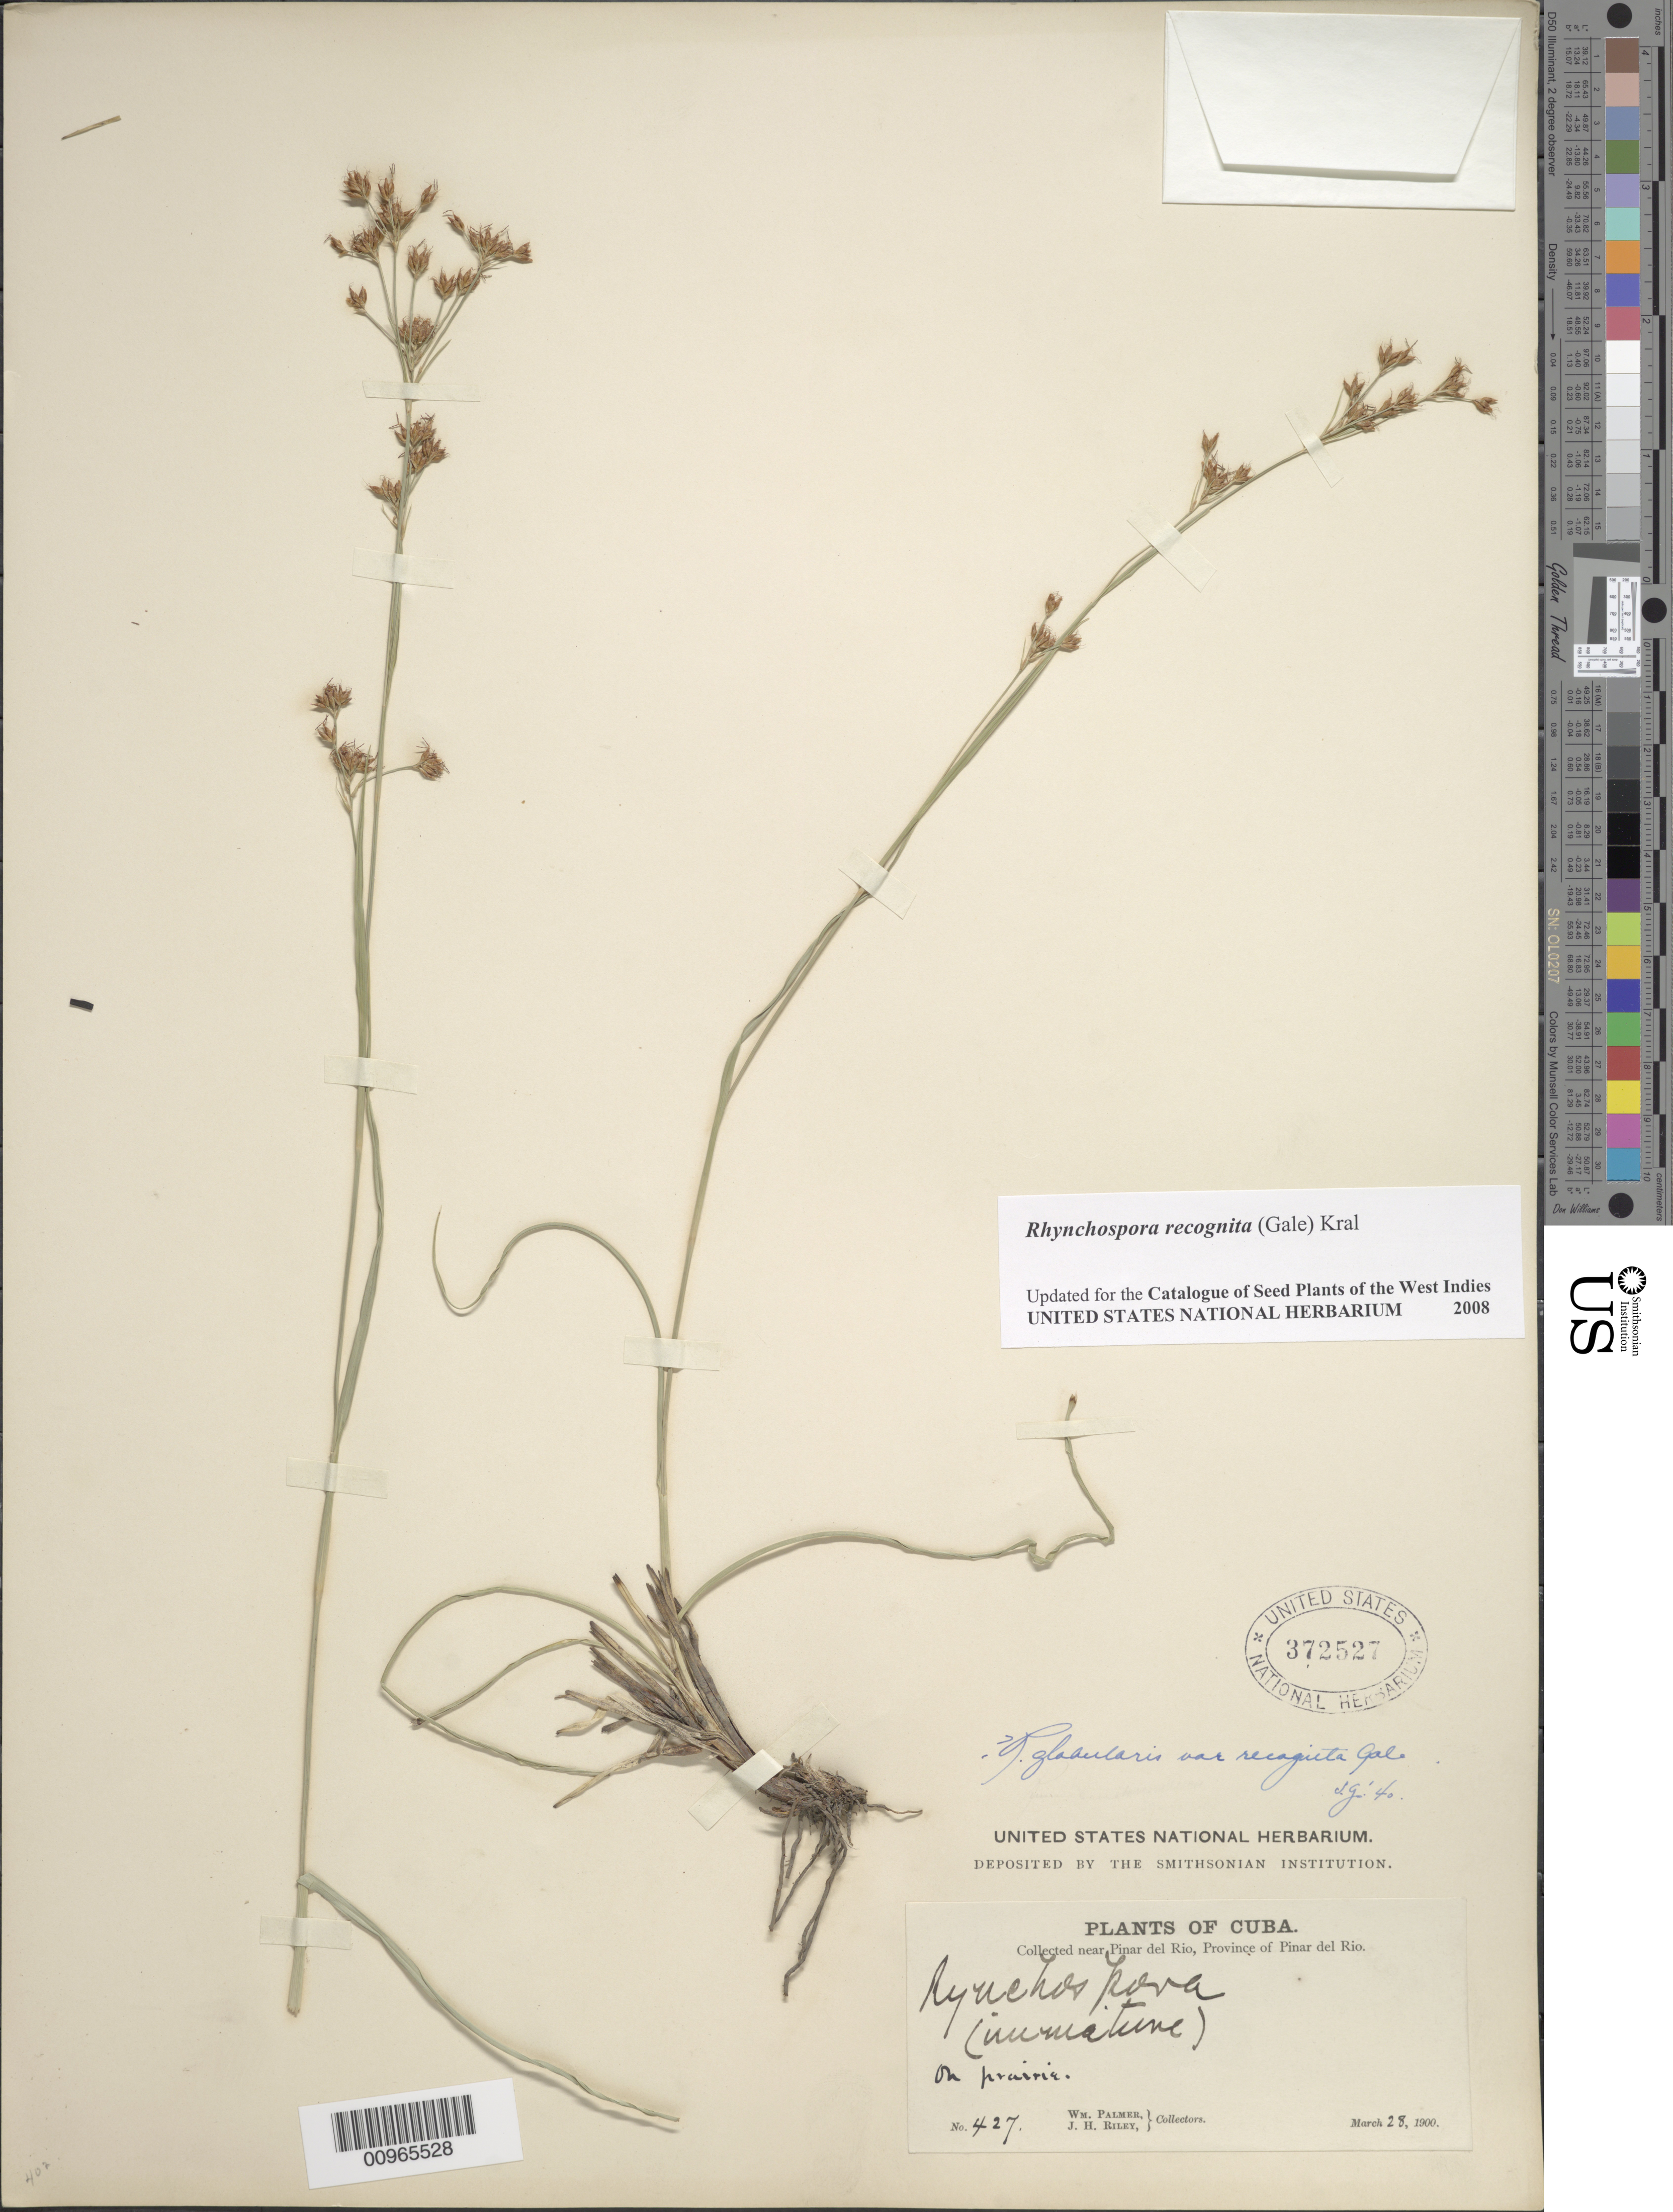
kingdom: Plantae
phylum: Tracheophyta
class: Liliopsida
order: Poales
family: Cyperaceae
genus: Rhynchospora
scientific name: Rhynchospora recognita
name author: (Gale) Kral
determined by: Strong, M. T., (US), Smithsonian Institution - National Museum of Natural History (UNITED STATES)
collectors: W. Palmer & J. H. Riley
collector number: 427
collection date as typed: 28 Mar 1900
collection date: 1900-03-28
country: Cuba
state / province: Pinar del Rio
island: Cuba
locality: Near Pinar del Rio, on prairie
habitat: On prairie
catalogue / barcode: US 372527